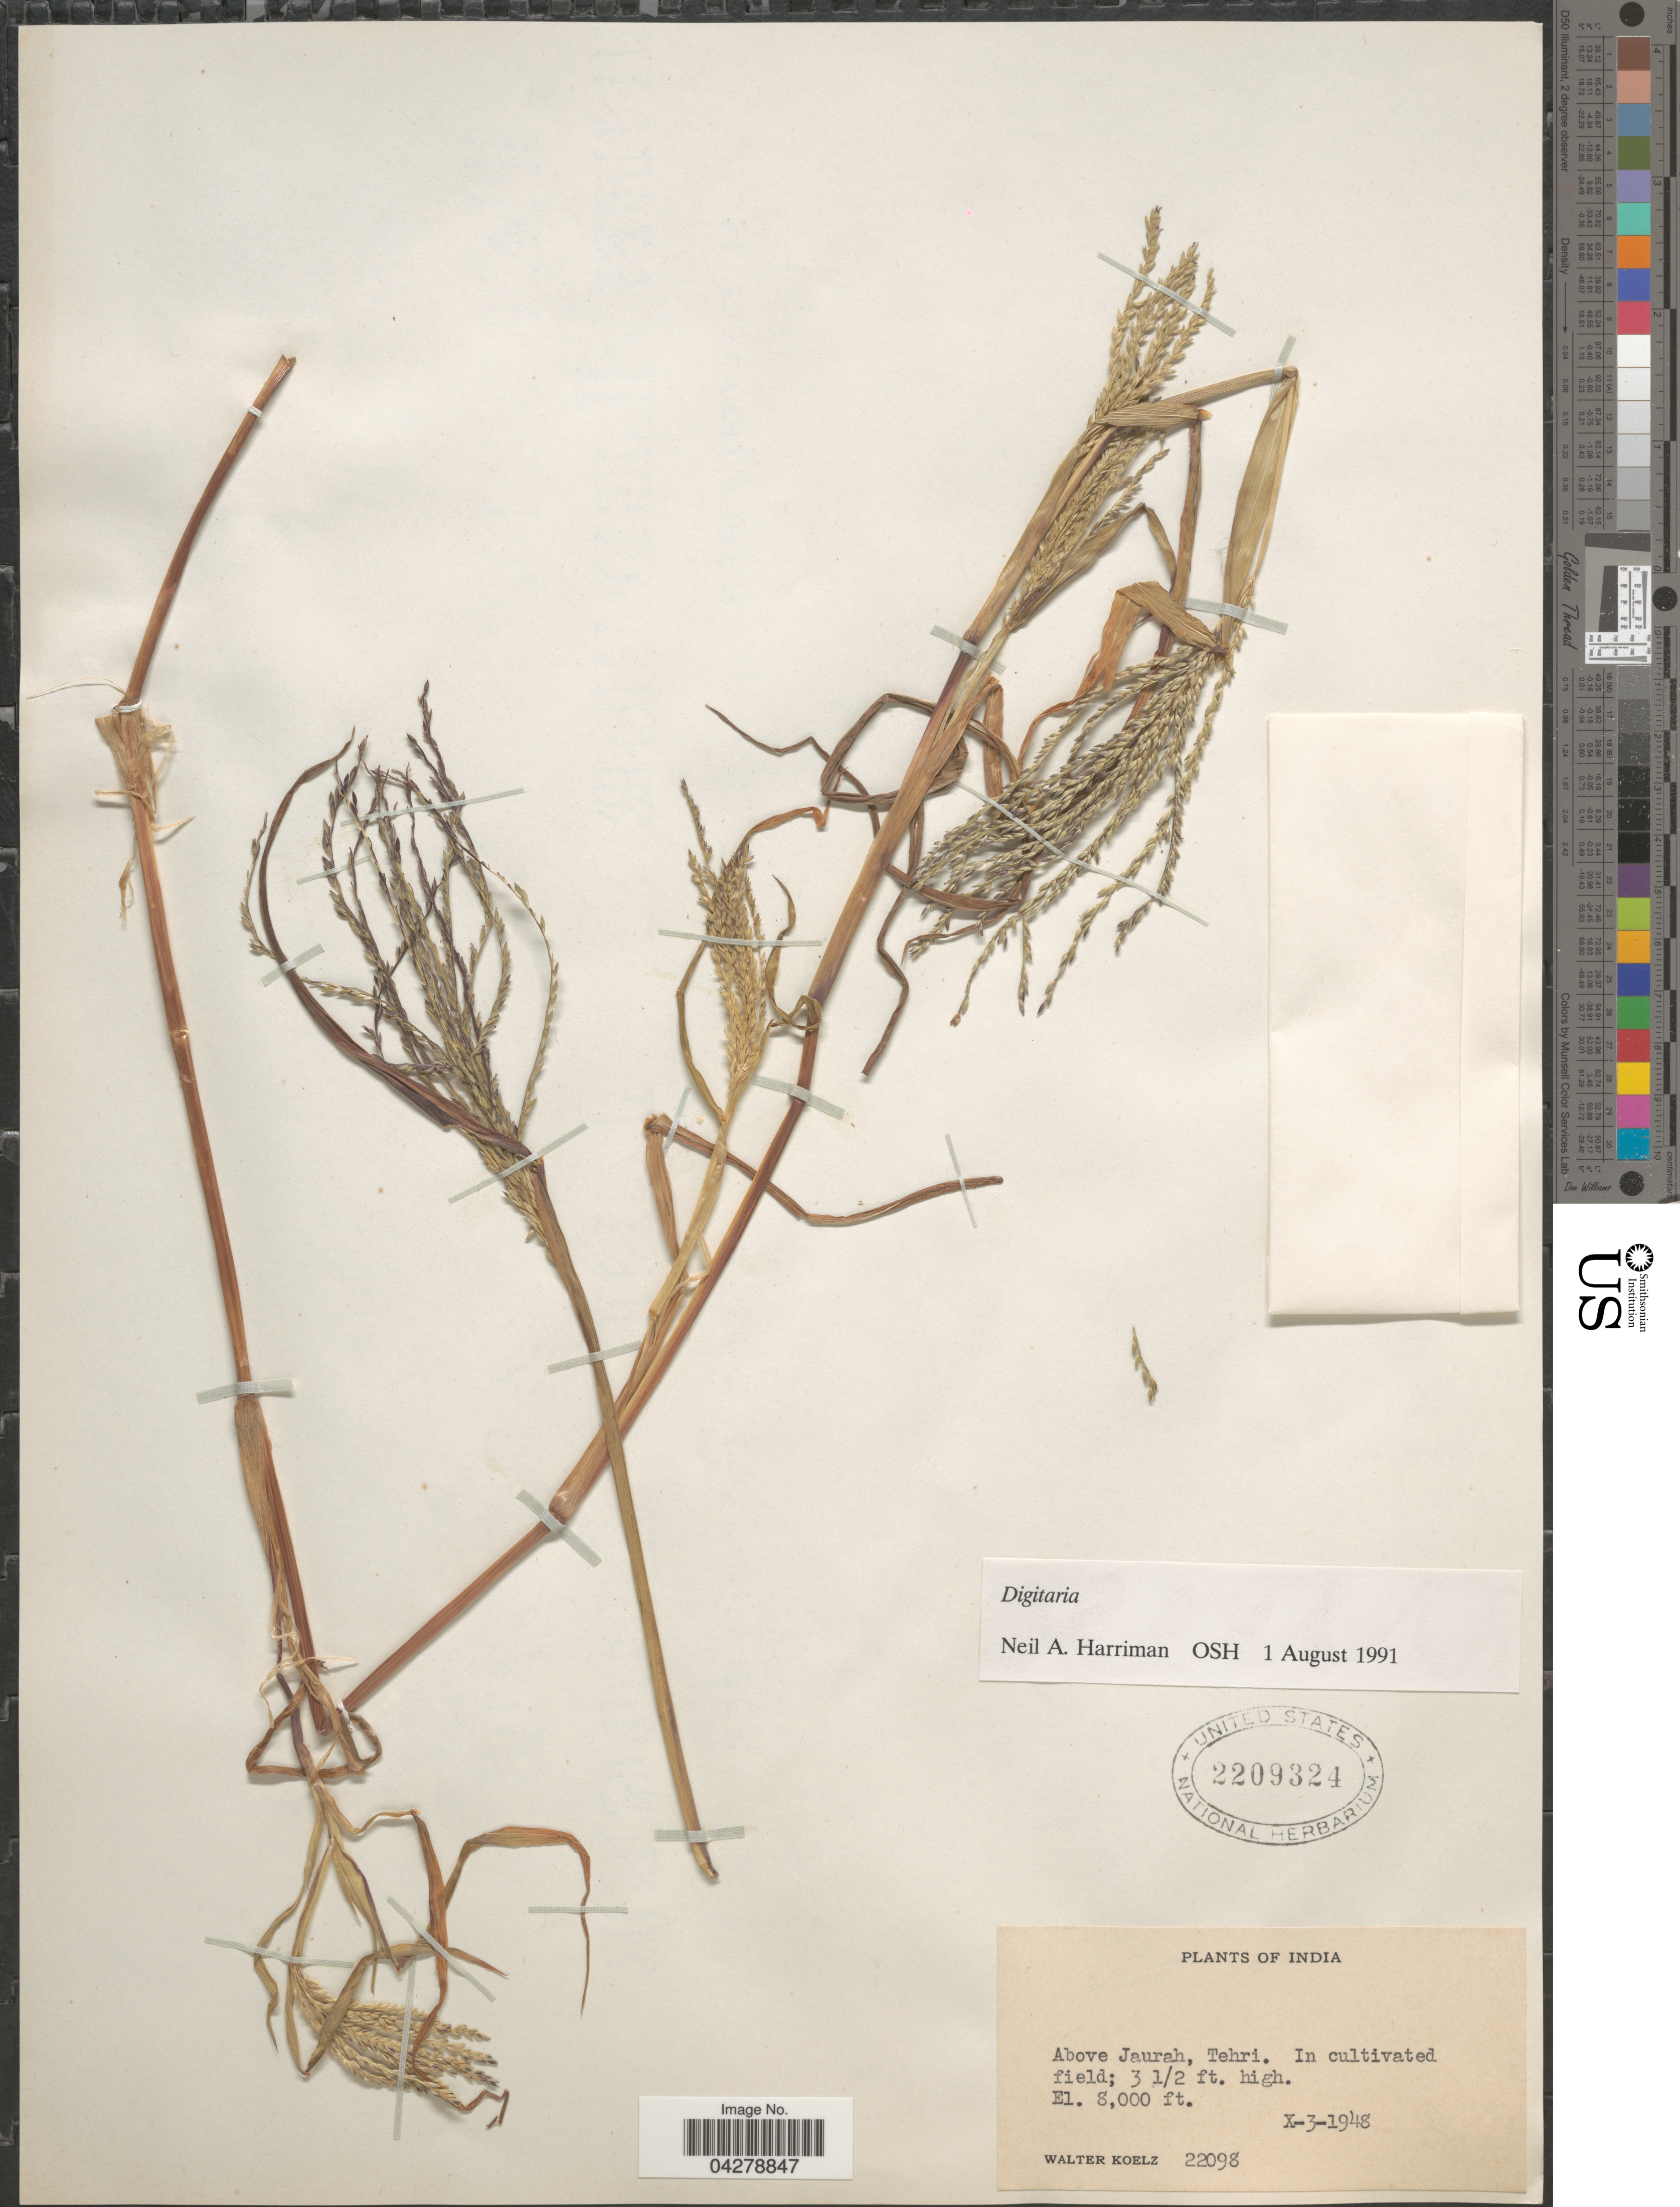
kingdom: Plantae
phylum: Tracheophyta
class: Liliopsida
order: Poales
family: Poaceae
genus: Digitaria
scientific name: Digitaria sp.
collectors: W. N. Koelz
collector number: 22098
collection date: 1948-10-03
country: India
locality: Above Jaurah, Tehri. In cultivated field.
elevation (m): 2438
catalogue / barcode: US 2209324